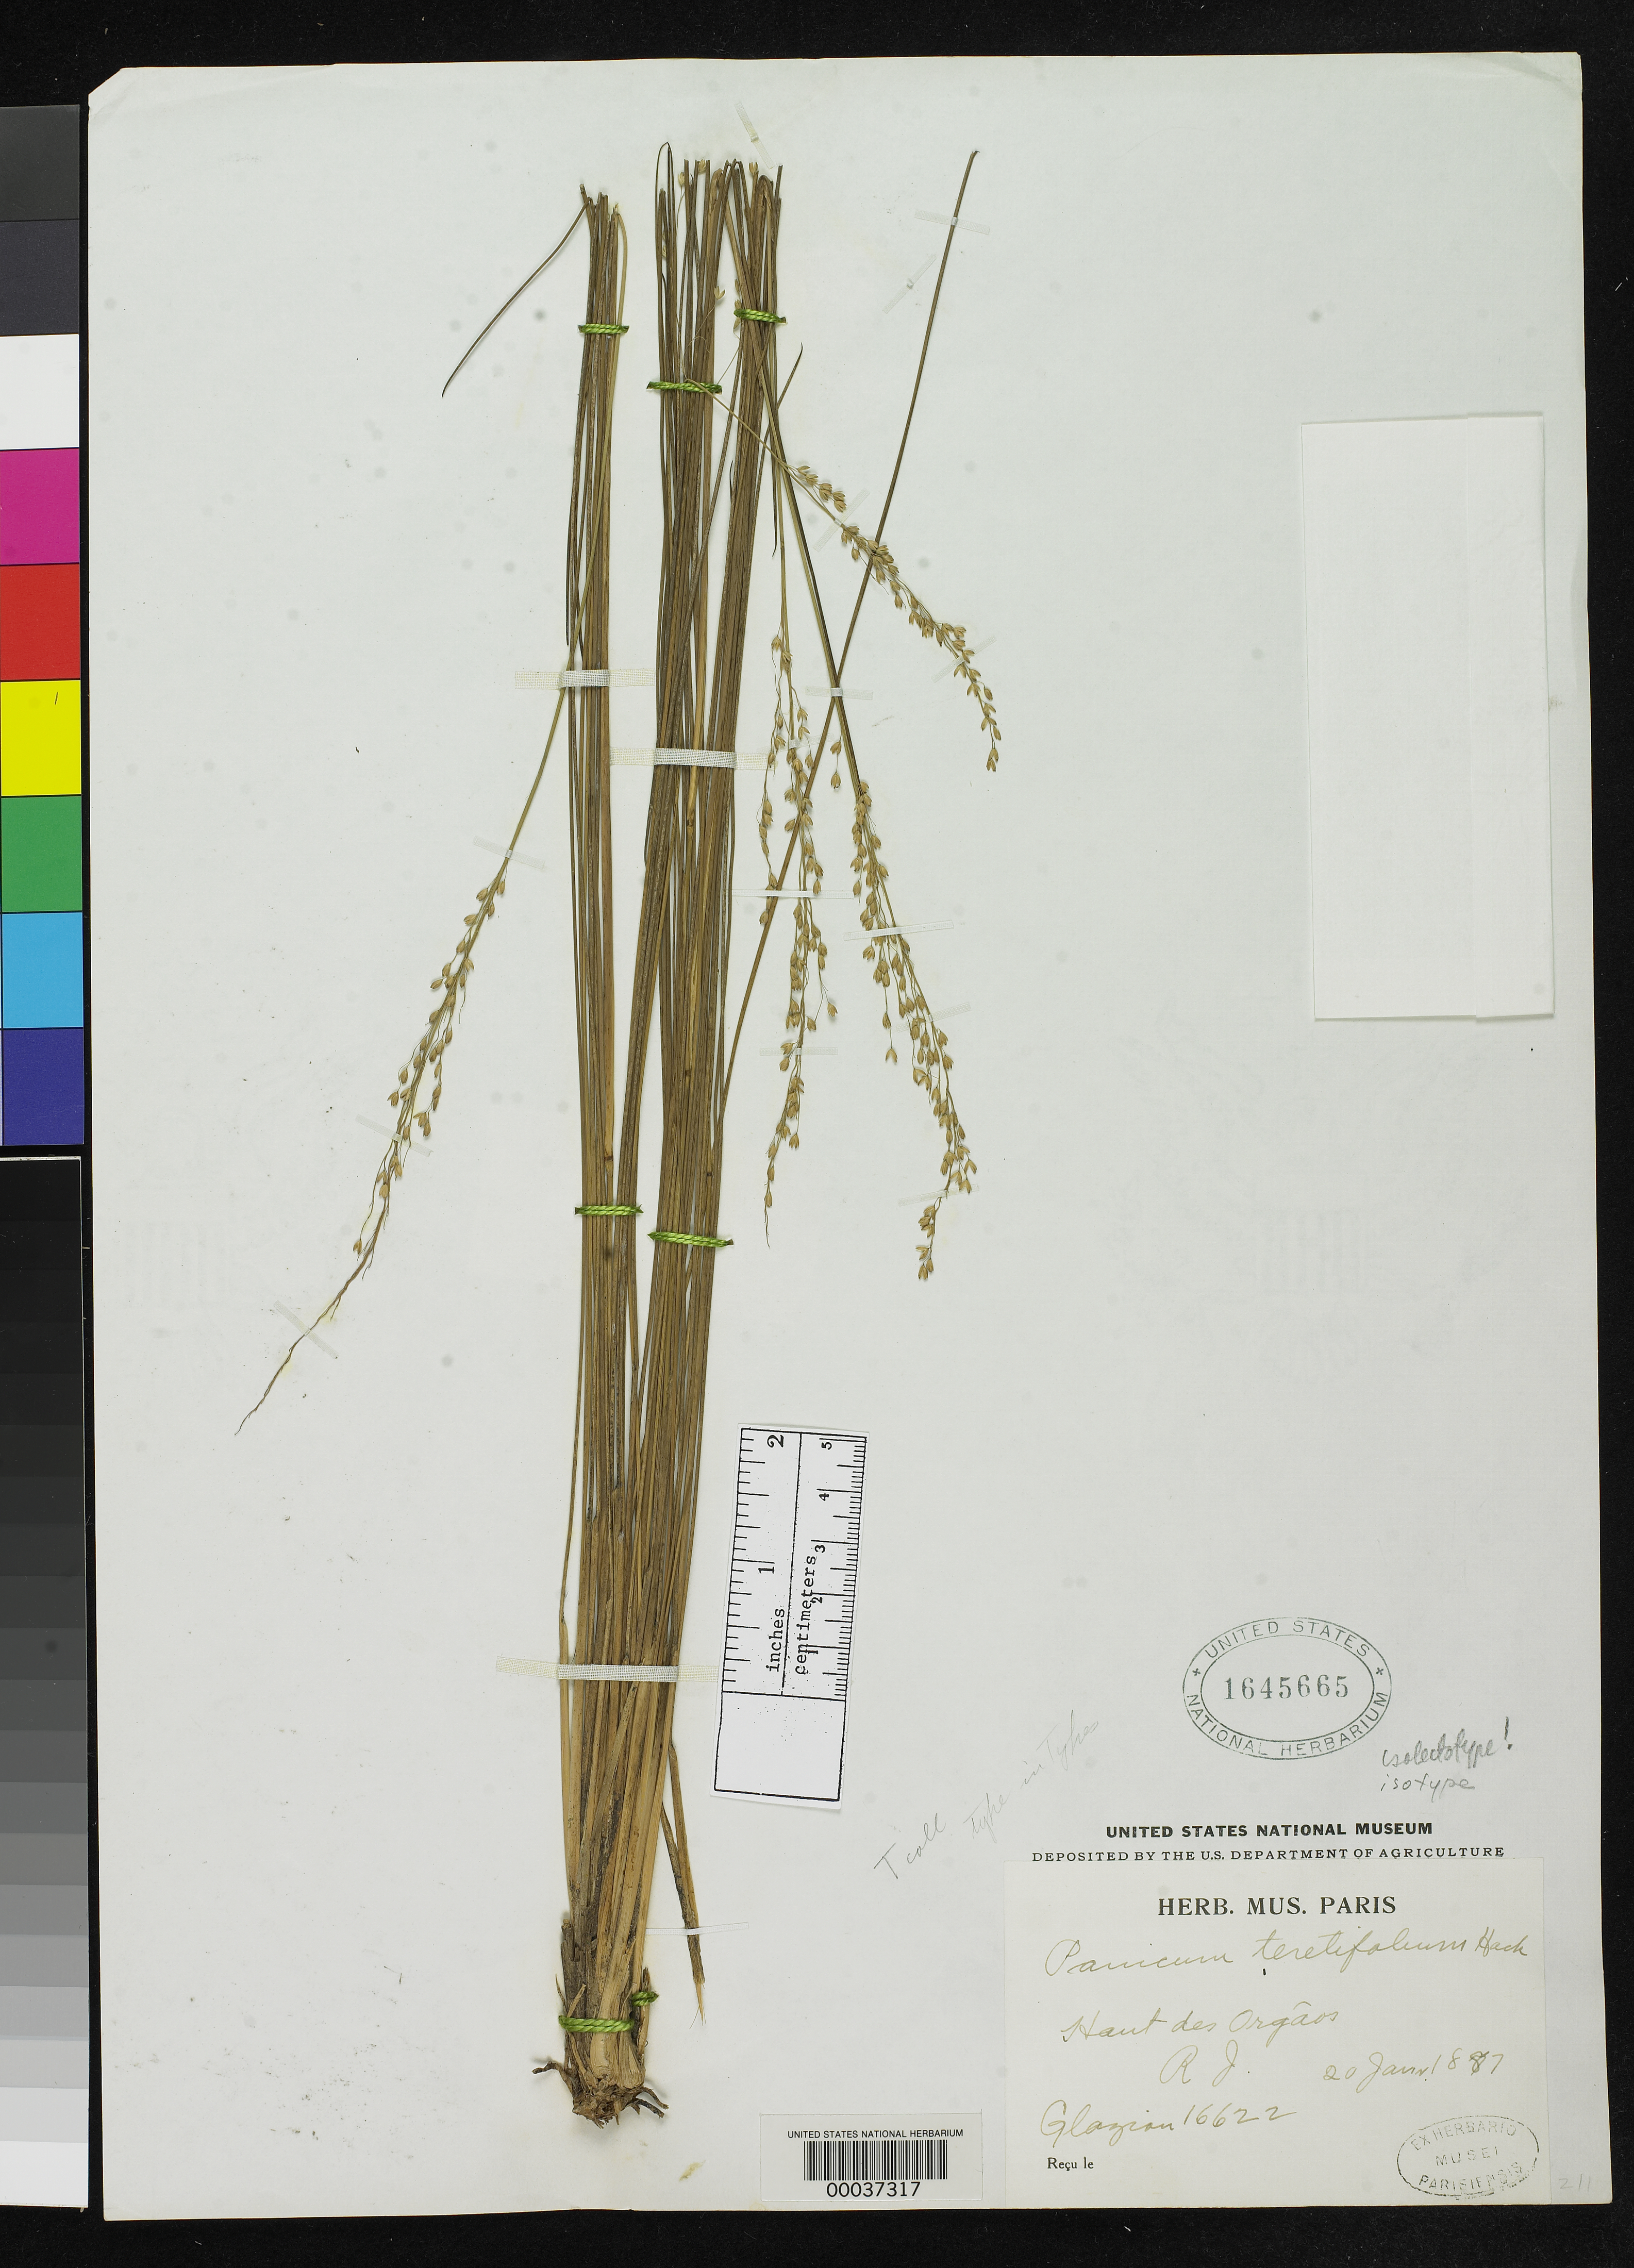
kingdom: Plantae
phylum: Tracheophyta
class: Liliopsida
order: Poales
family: Poaceae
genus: Panicum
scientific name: Panicum teretifolium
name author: Hack.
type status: Syntype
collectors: A. F. M. Glaziou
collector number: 16622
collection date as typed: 20 Jan 18-7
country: Brazil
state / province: Rio de Janeiro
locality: Organ Mts.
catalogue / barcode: US 1645665